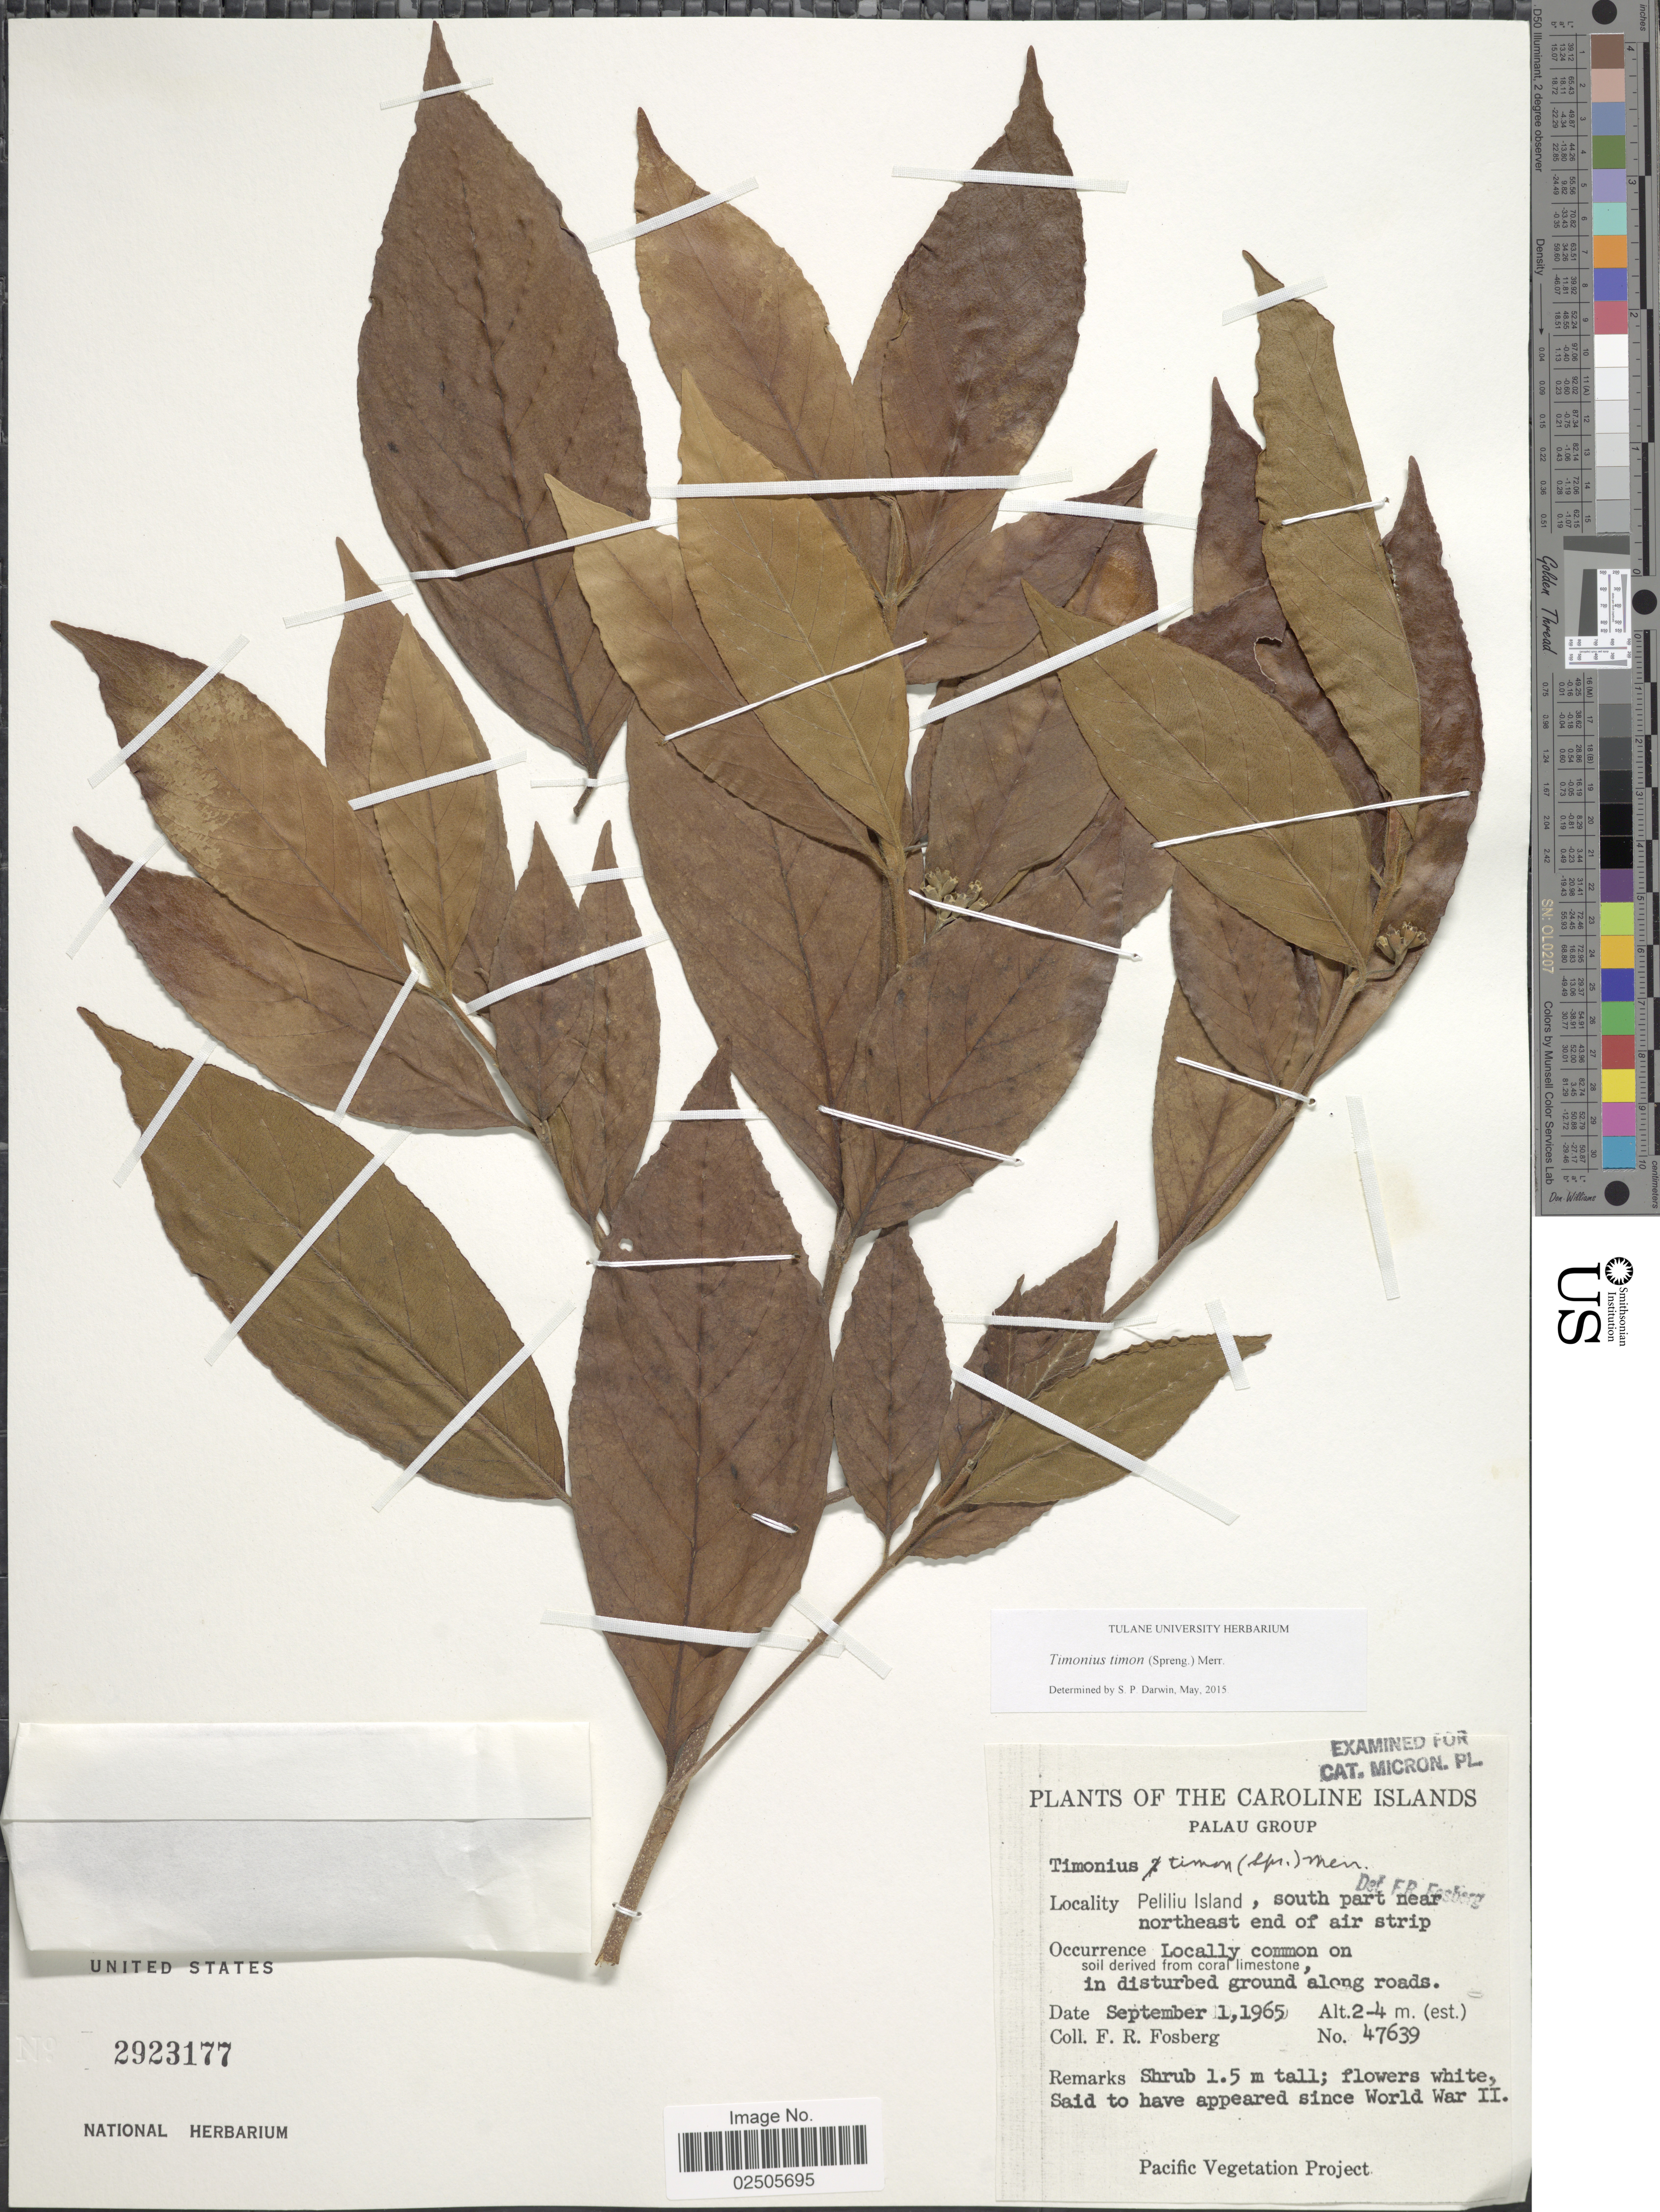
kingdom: Plantae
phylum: Tracheophyta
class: Magnoliopsida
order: Gentianales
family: Rubiaceae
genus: Timonius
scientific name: Timonius timon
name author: (Spreng.) Merr.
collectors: F. R. Fosberg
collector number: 47639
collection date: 1965-09-01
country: Palau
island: Beliliou [Peleliu]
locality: Peliliu Island, south part near northeast end of air strip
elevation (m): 2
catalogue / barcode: US 2923177